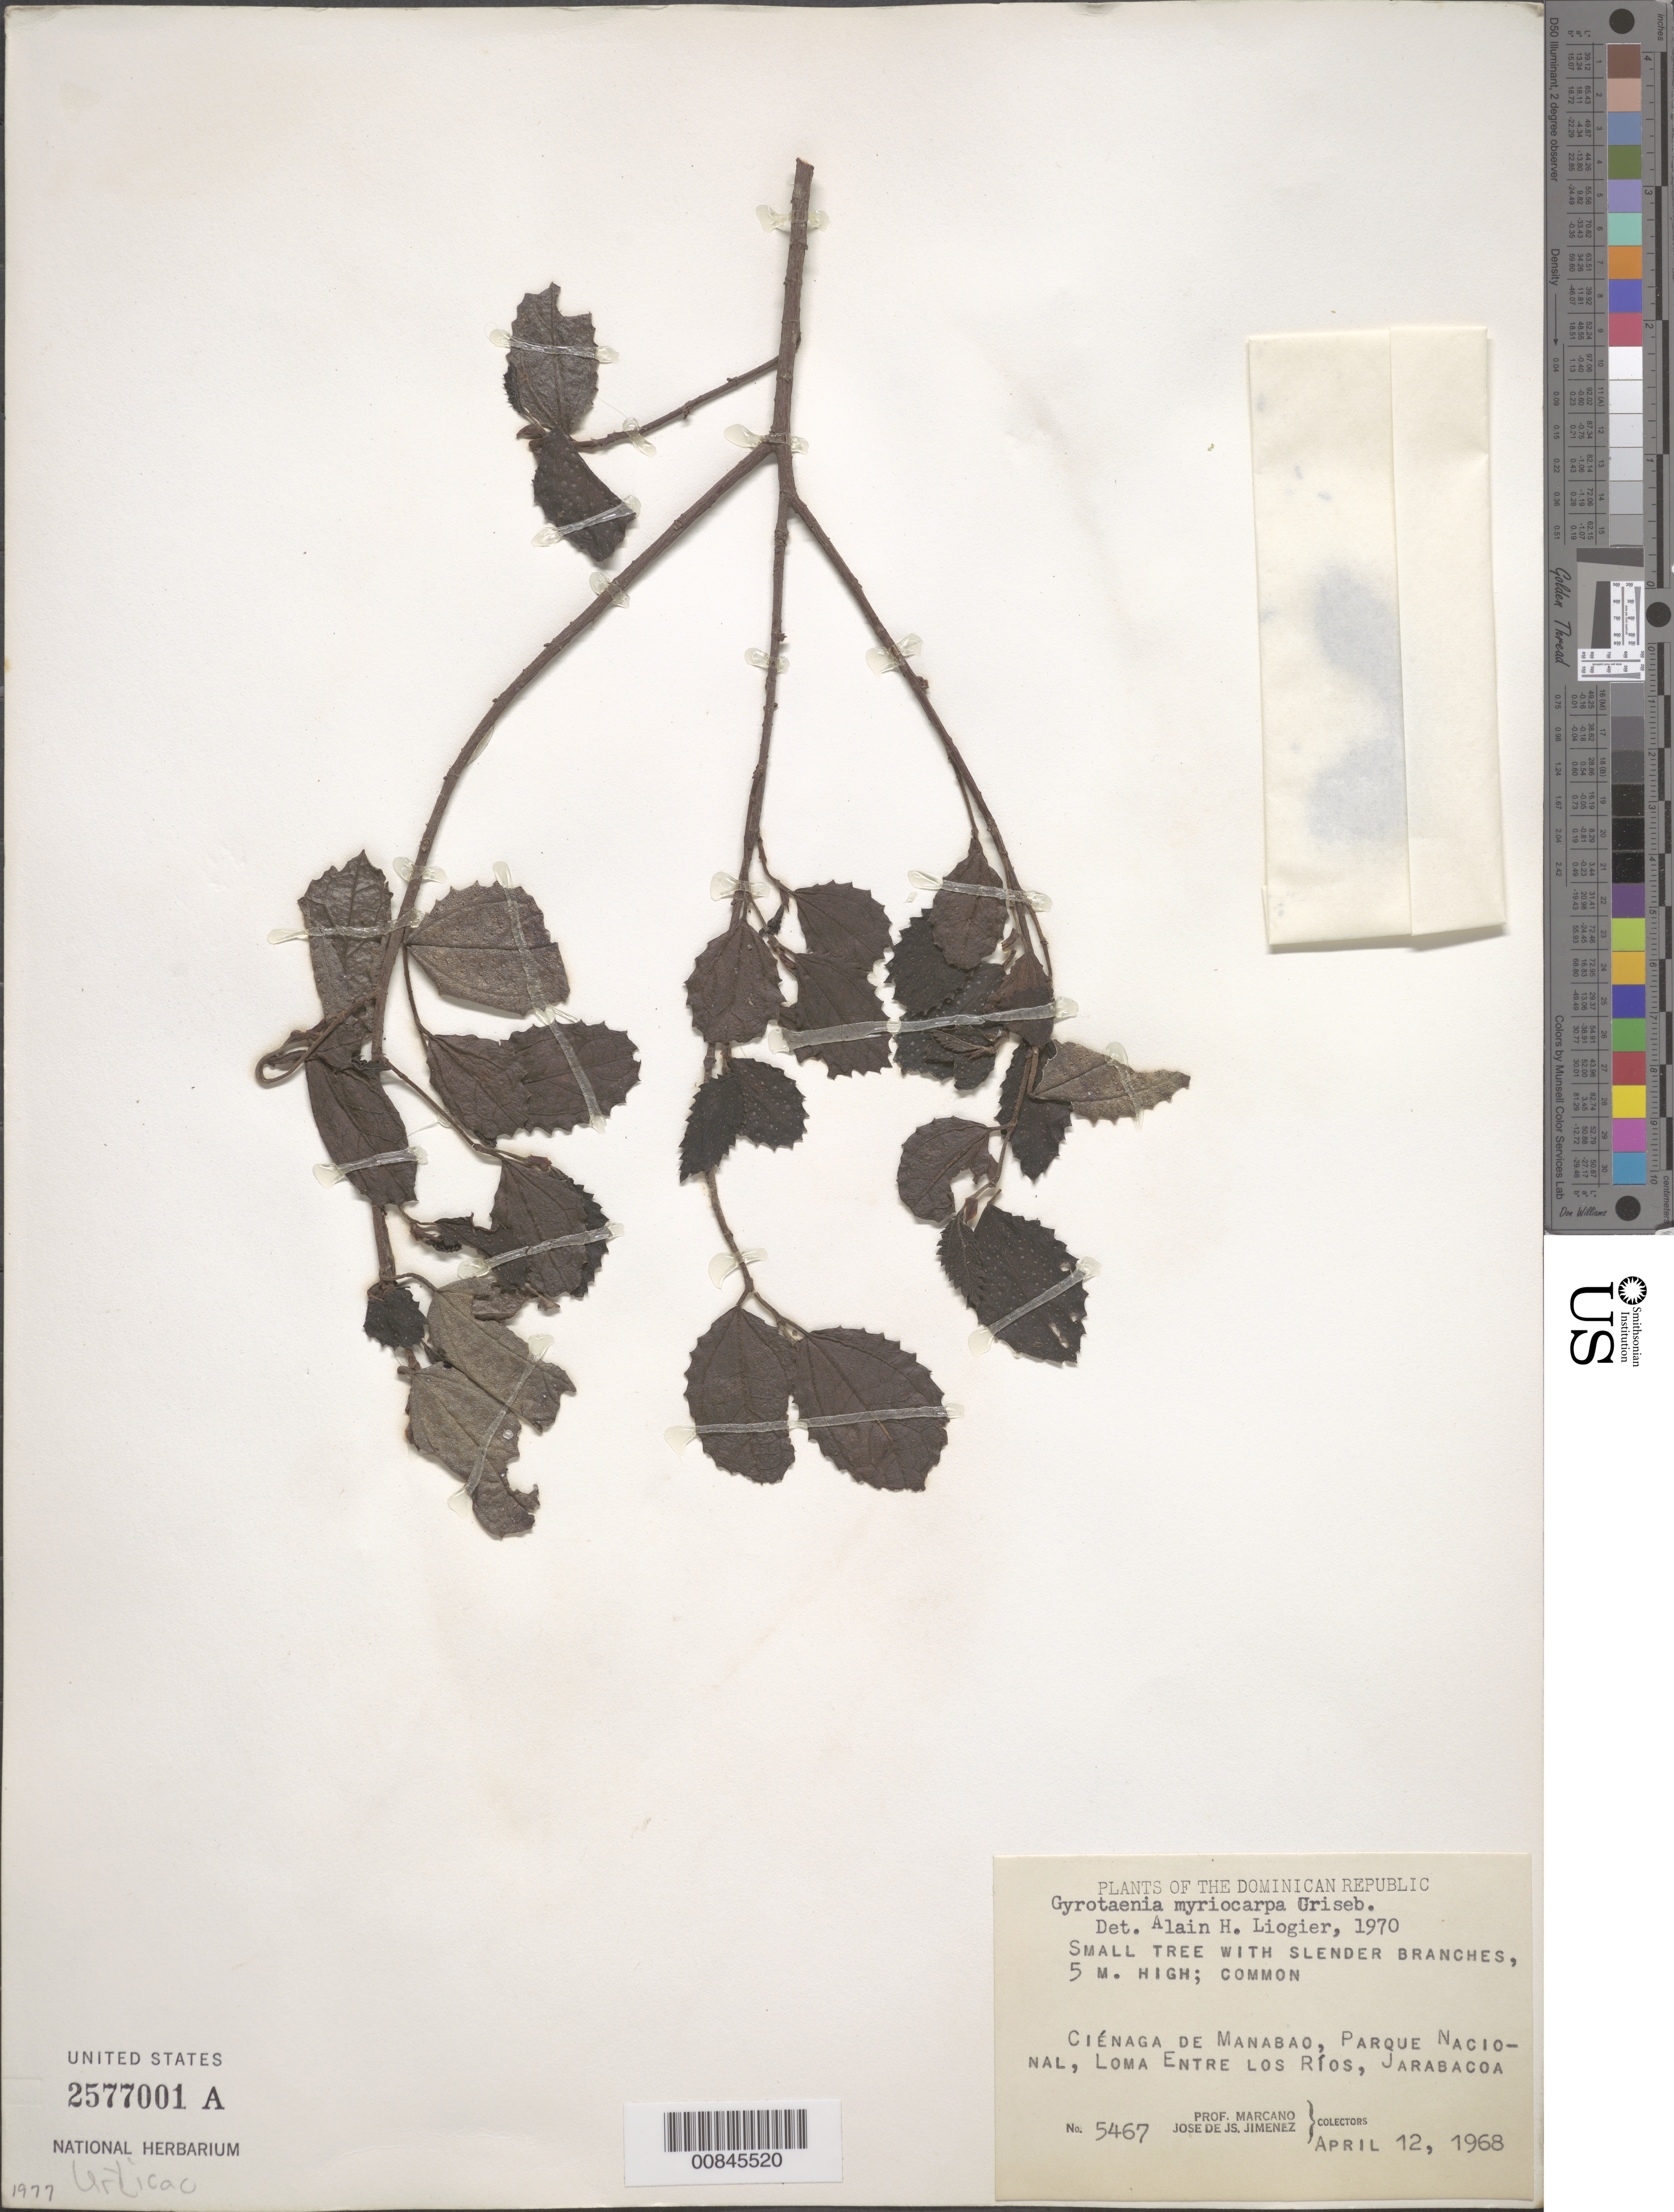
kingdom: Plantae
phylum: Tracheophyta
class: Magnoliopsida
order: Rosales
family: Urticaceae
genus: Gyrotaenia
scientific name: Gyrotaenia myriocarpa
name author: Griseb.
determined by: Liogier, Alain H.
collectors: E. J. Marcano F. & J. J. Jiménez Almonte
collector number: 5467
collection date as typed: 12 Apr 1968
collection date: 1968-04-12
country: Dominican Republic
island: Hispaniola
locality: Ciénaga de Manabao, Parque Nacional, Loma entre los Ríos, Jarabacoa.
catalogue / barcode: US 2577001A